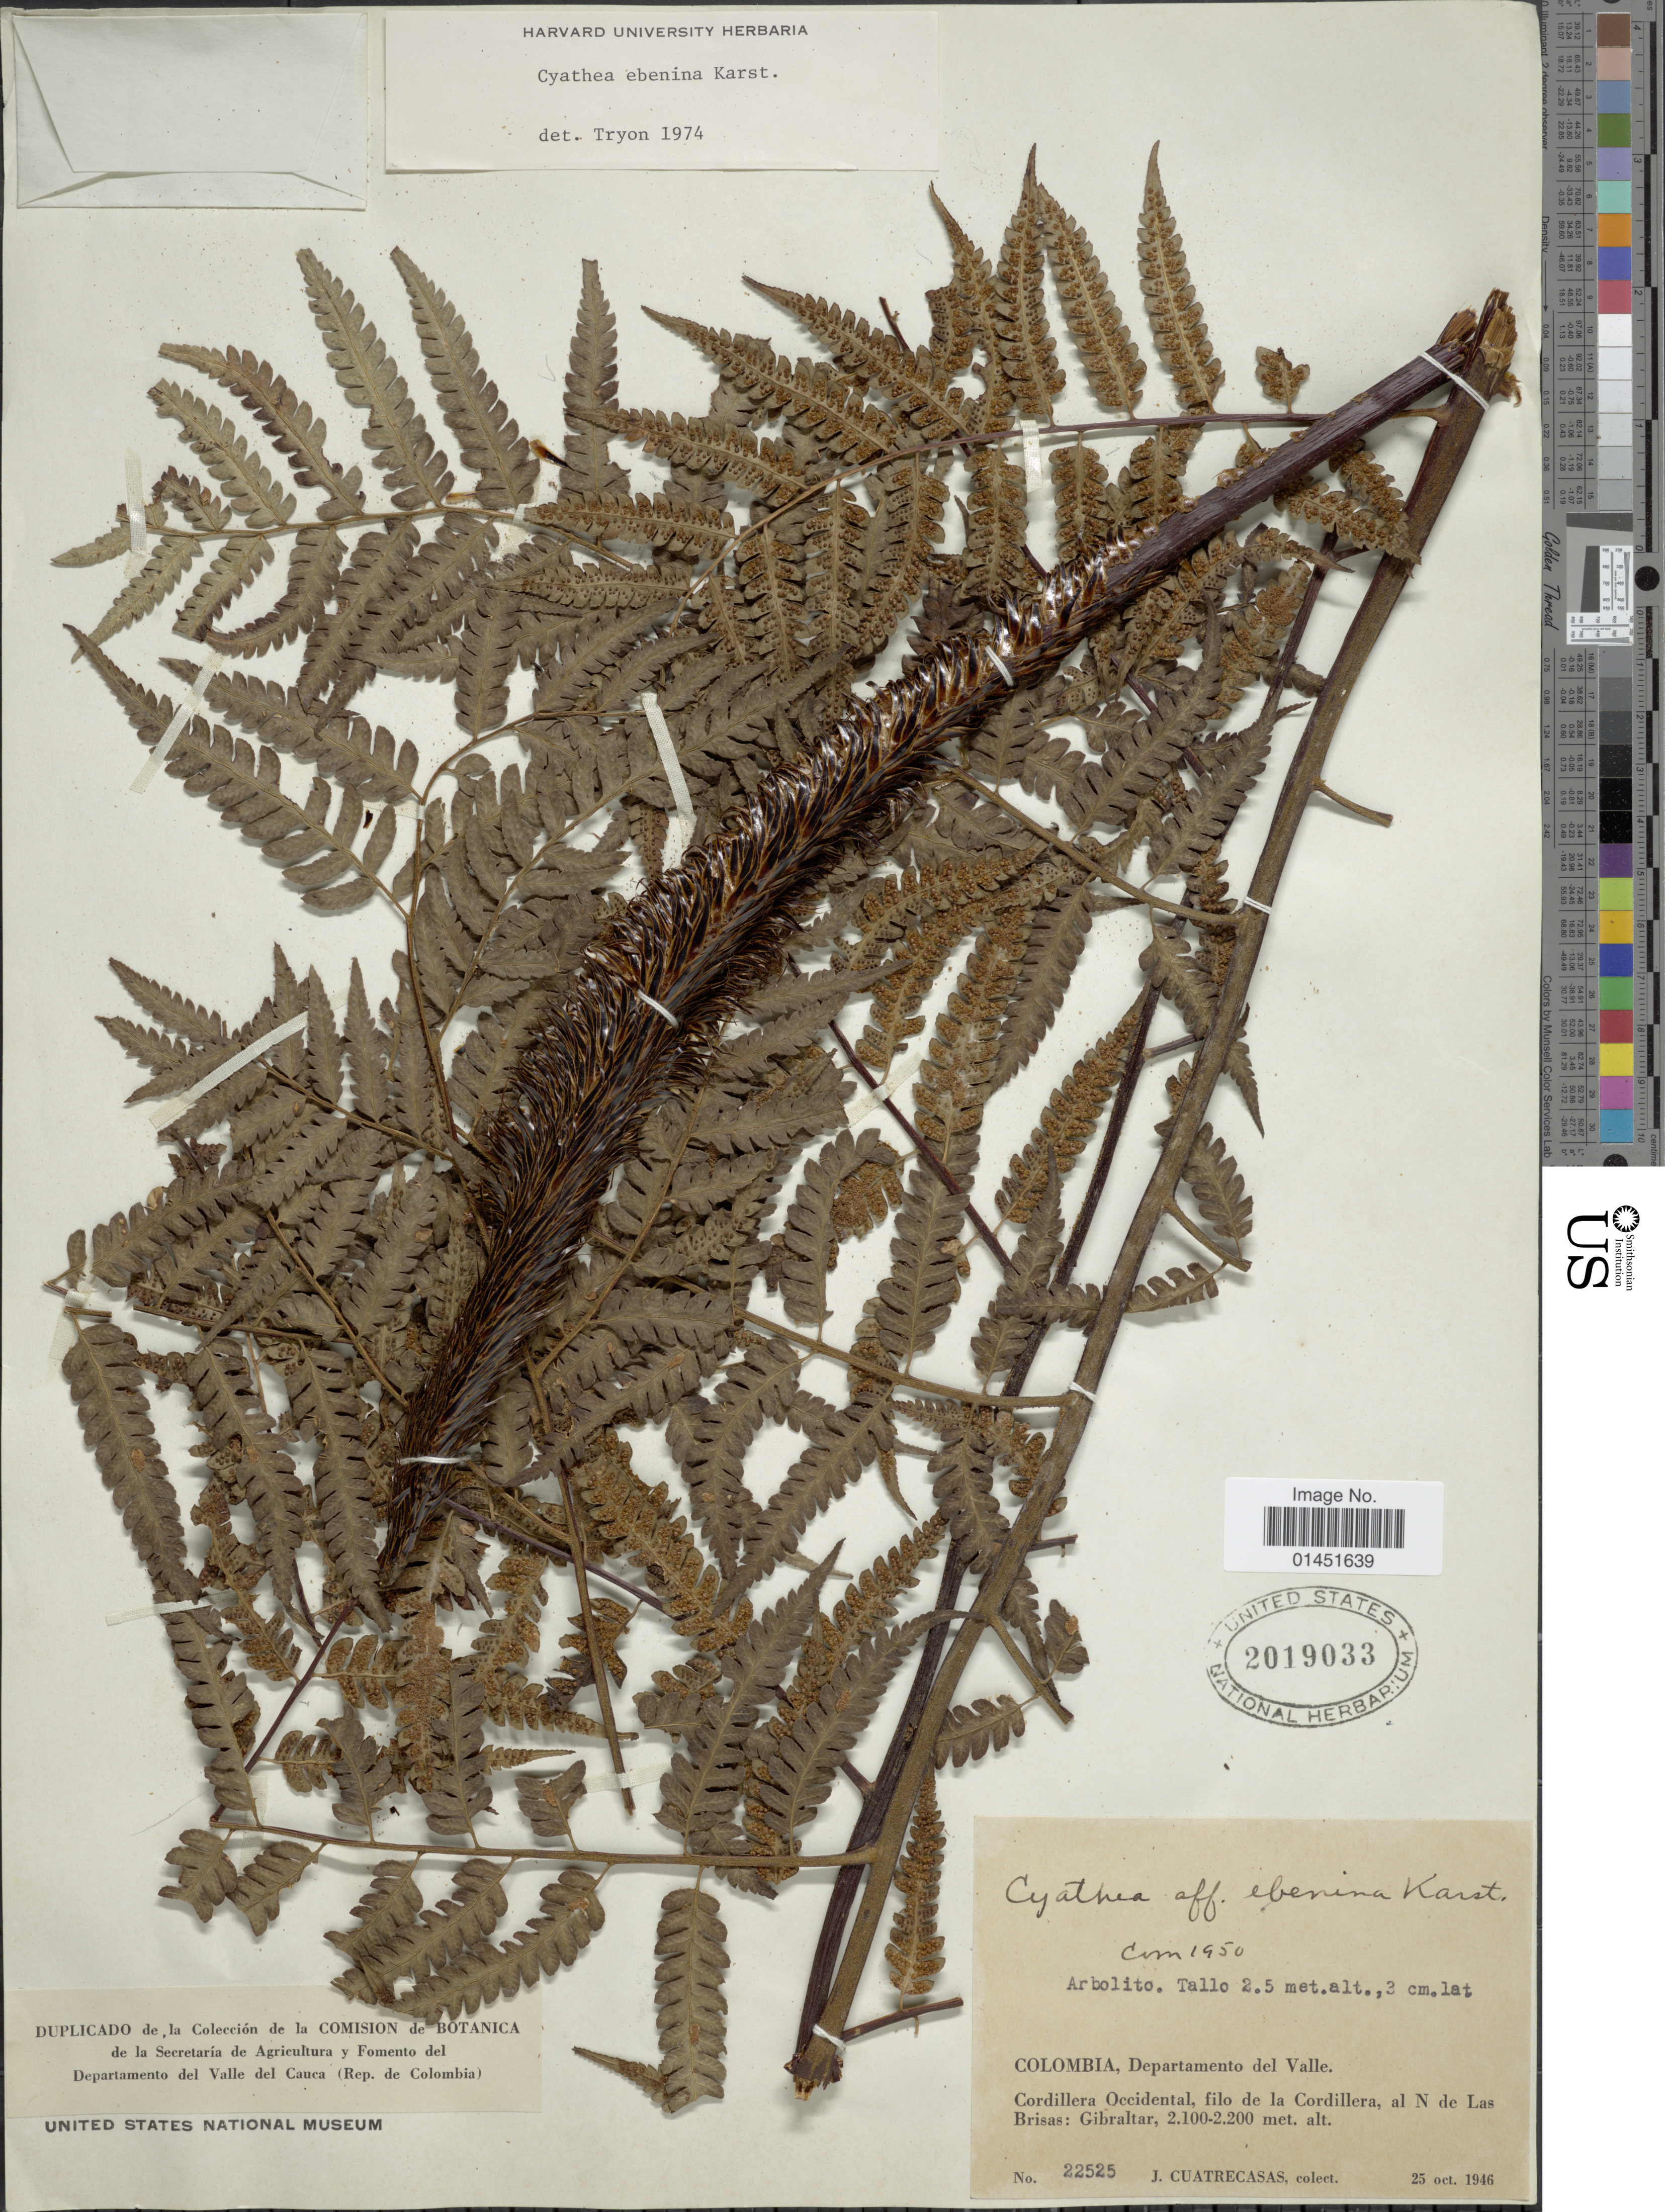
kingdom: Plantae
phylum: Tracheophyta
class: Polypodiopsida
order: Cyatheales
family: Cyatheaceae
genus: Cyathea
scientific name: Cyathea ebenina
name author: H. Karst.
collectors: J. Cuatrecasas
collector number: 22525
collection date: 1946-10-25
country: Colombia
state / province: Valle del Cauca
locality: Departamento del Valle, Cordillera Occidental, filo de la Cordillera, al N de Las Brisas: Gibraltar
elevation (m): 2100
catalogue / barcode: US 2019033